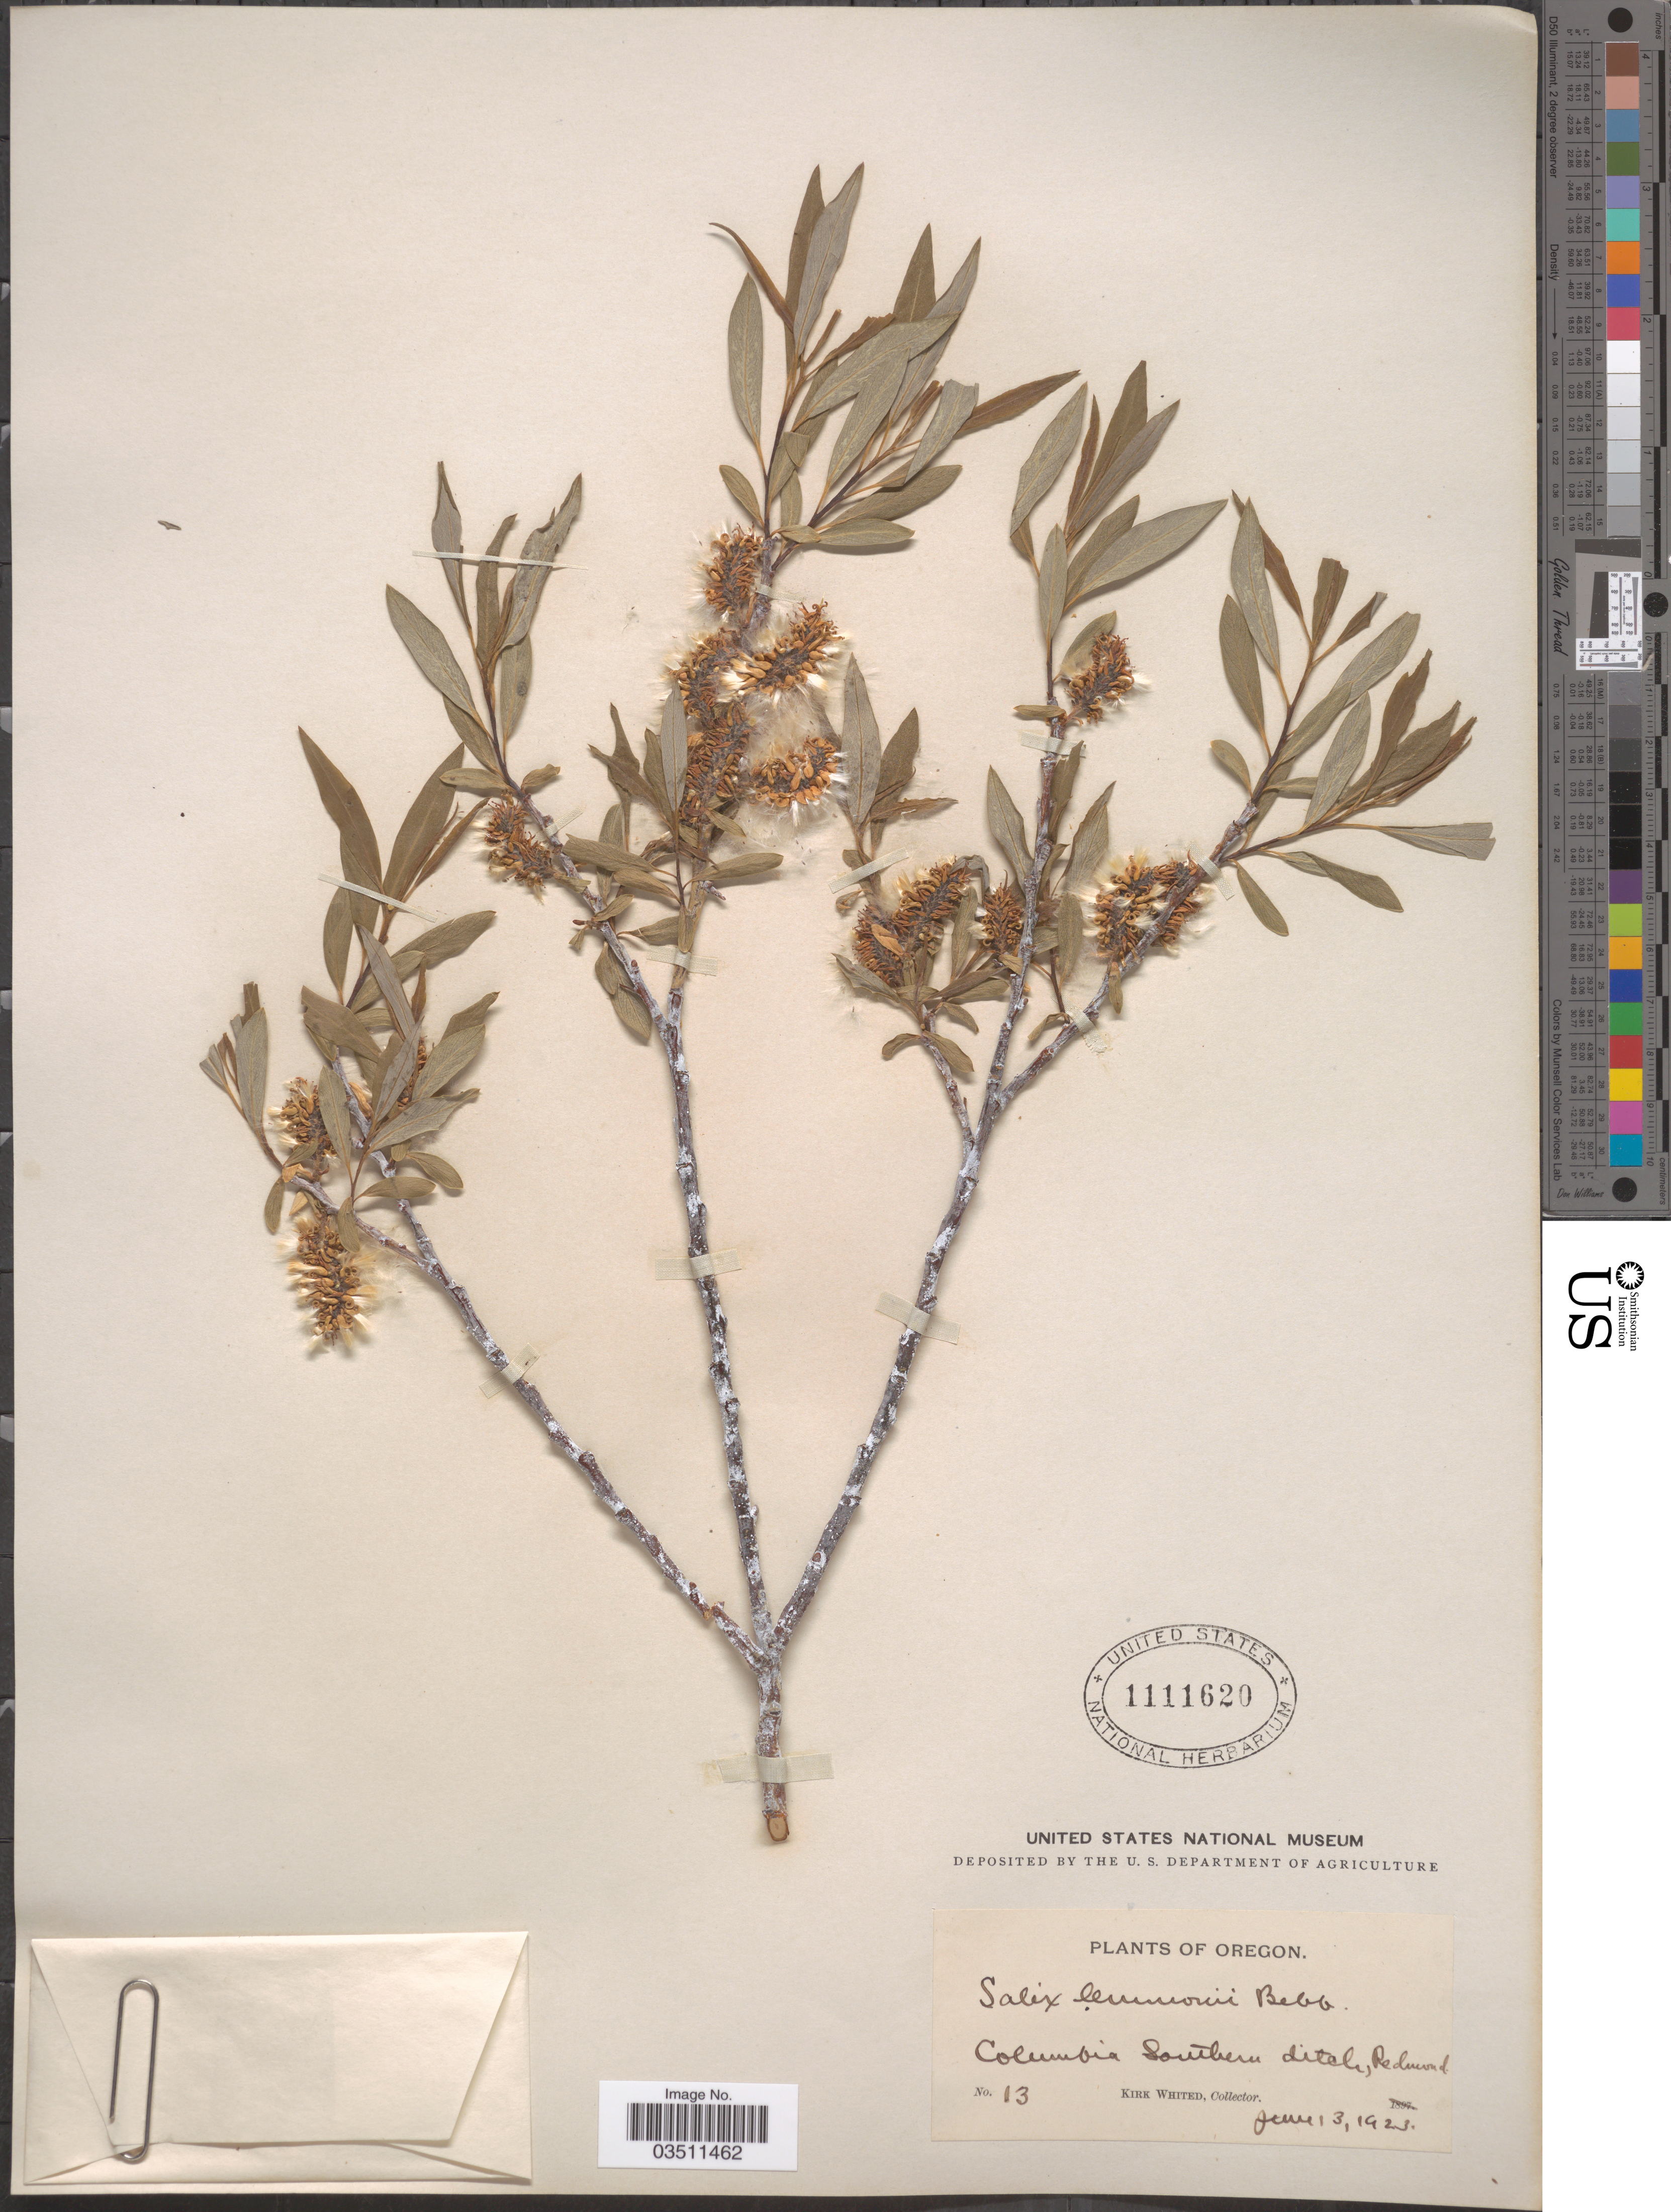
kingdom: Plantae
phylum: Tracheophyta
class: Magnoliopsida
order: Malpighiales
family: Salicaceae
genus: Salix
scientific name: Salix lemmonii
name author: Bebb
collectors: K. Whited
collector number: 13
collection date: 1923-06-13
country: United States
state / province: Oregon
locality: Columbia Southern ditch, Redmond.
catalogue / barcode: US 1111620